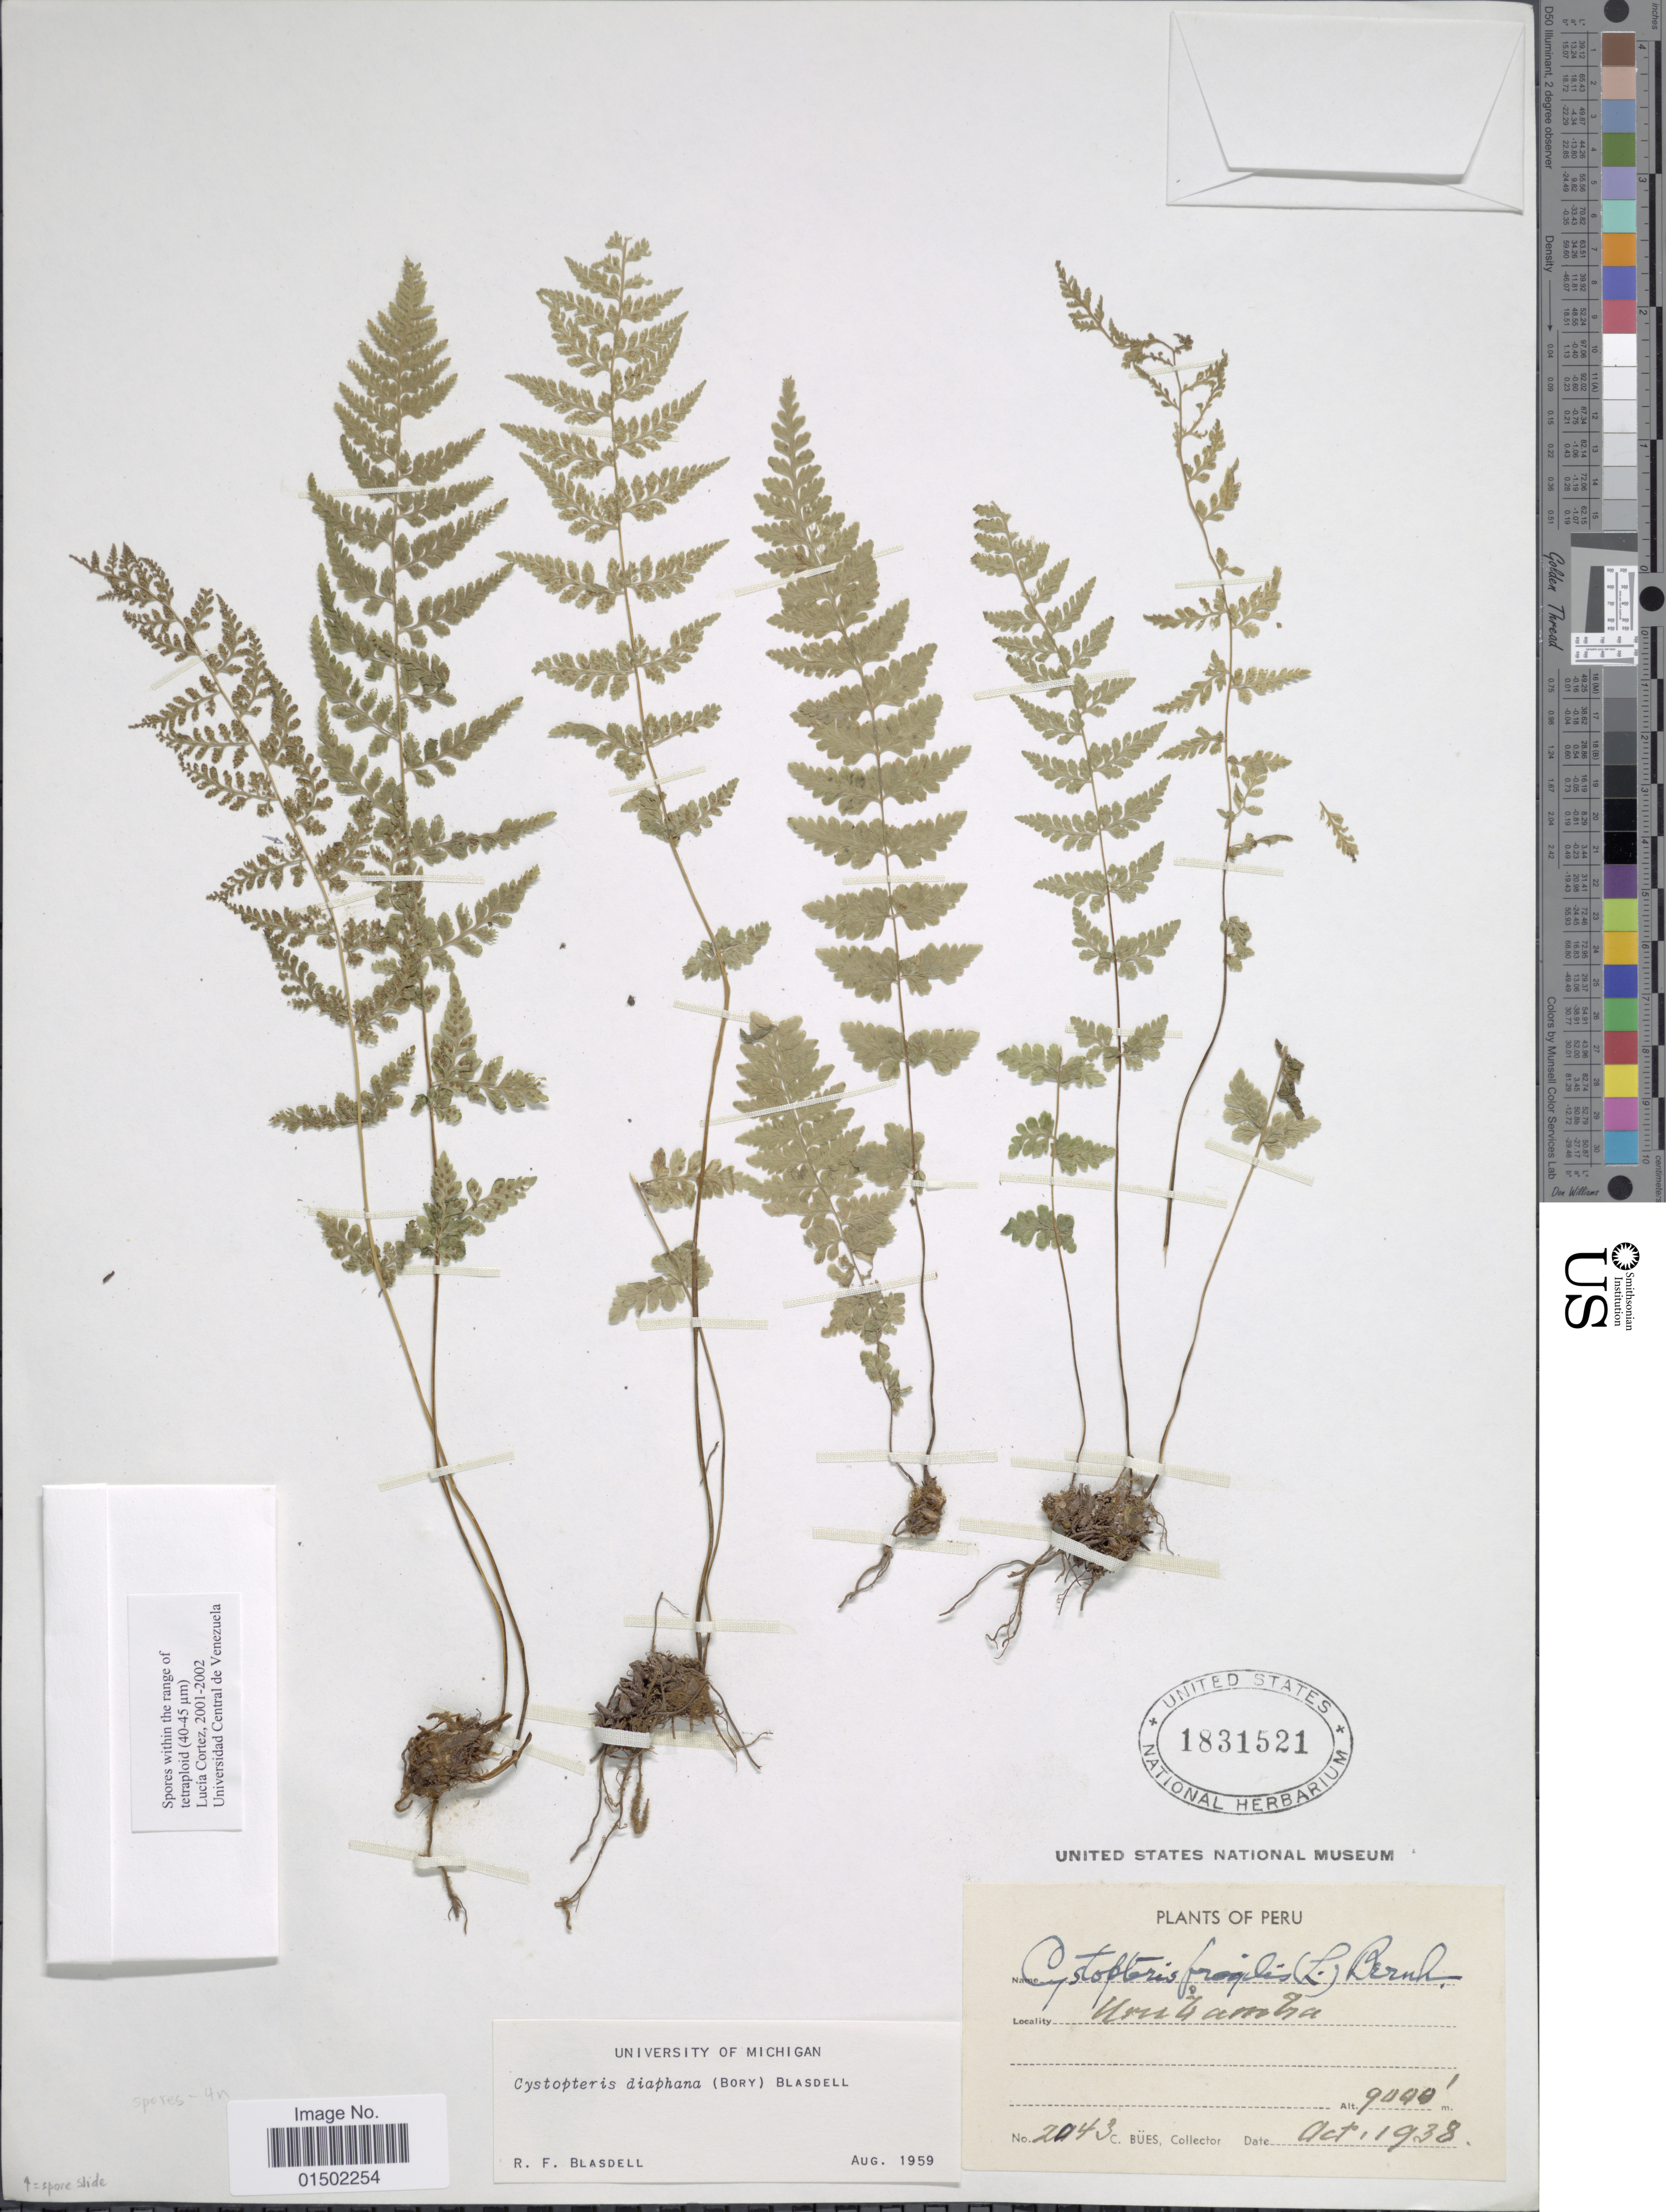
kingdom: Plantae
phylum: Tracheophyta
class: Polypodiopsida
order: Polypodiales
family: Cystopteridaceae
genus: Cystopteris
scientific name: Cystopteris diaphana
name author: (Bory) Blasdell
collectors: C. Bues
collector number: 2043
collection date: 1938-10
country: Peru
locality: Urubamba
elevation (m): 2743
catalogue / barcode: US 1831521